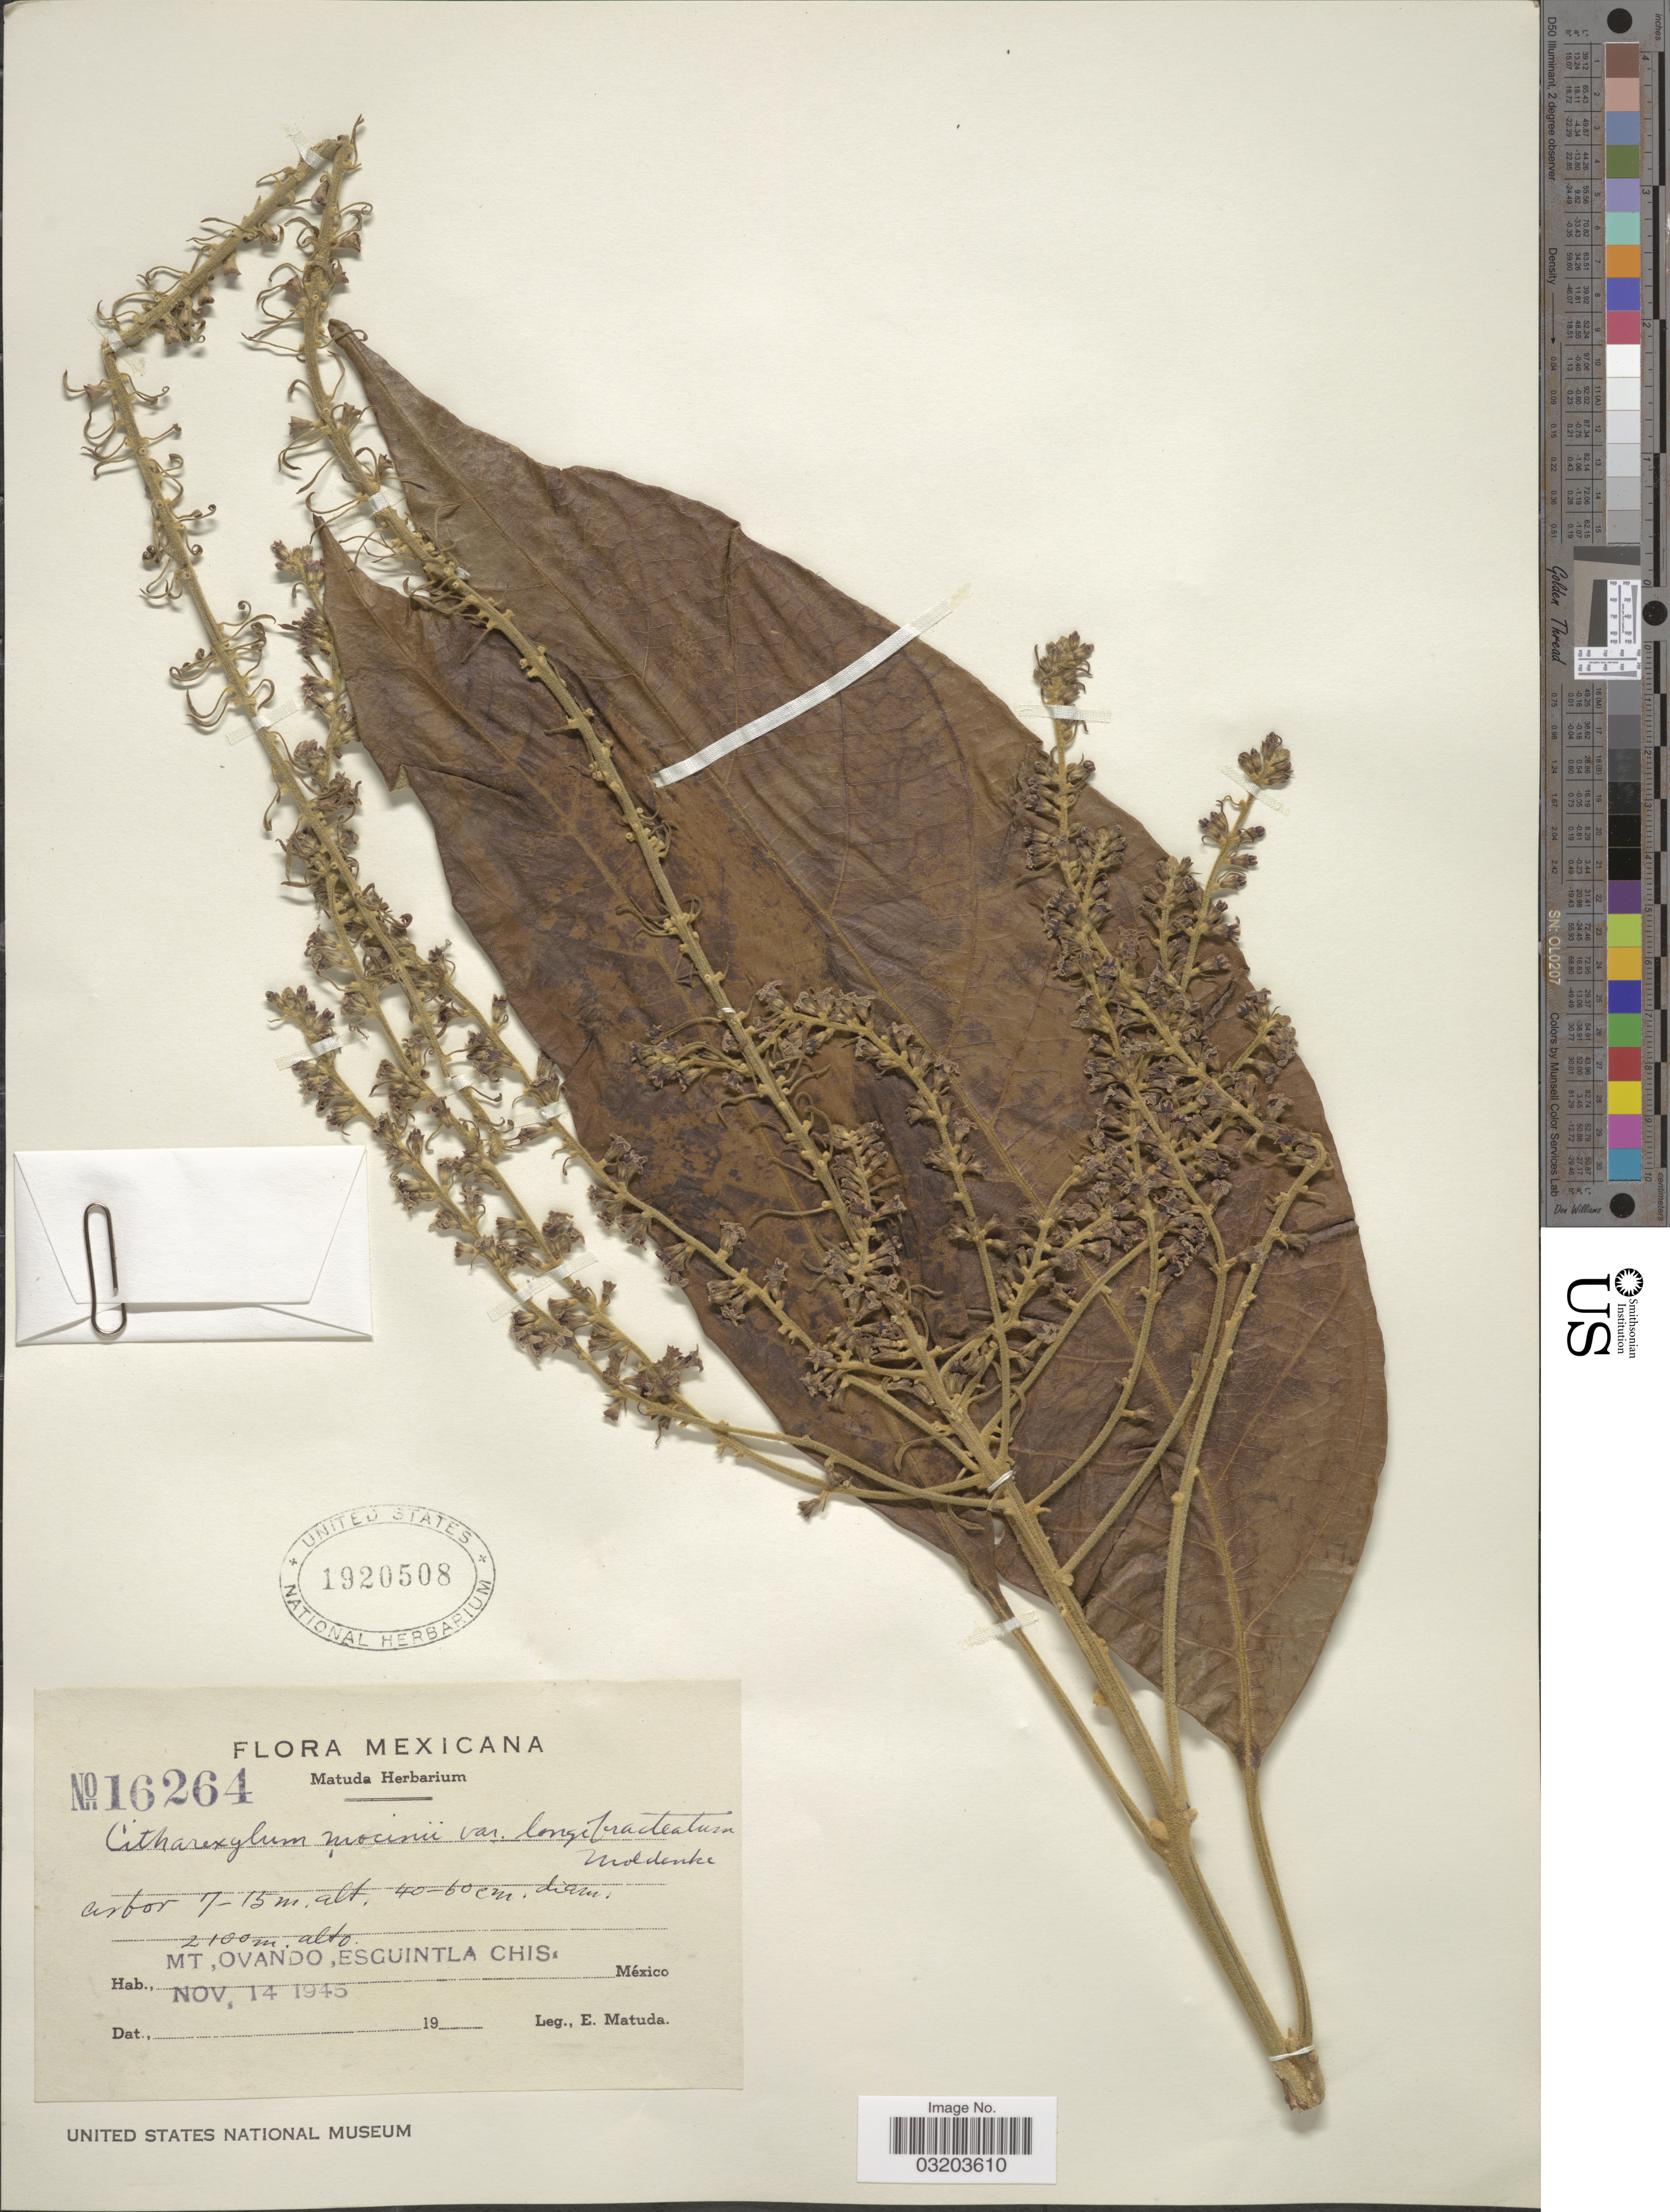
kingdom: Plantae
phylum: Tracheophyta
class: Magnoliopsida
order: Lamiales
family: Verbenaceae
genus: Citharexylum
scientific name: Citharexylum mocinoi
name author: D. Don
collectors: E. Matuda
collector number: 16264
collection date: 1945-11-14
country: Mexico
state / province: Chiapas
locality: Mt, Ovando, Escuintla Chis.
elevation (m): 2100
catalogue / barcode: US 1920508